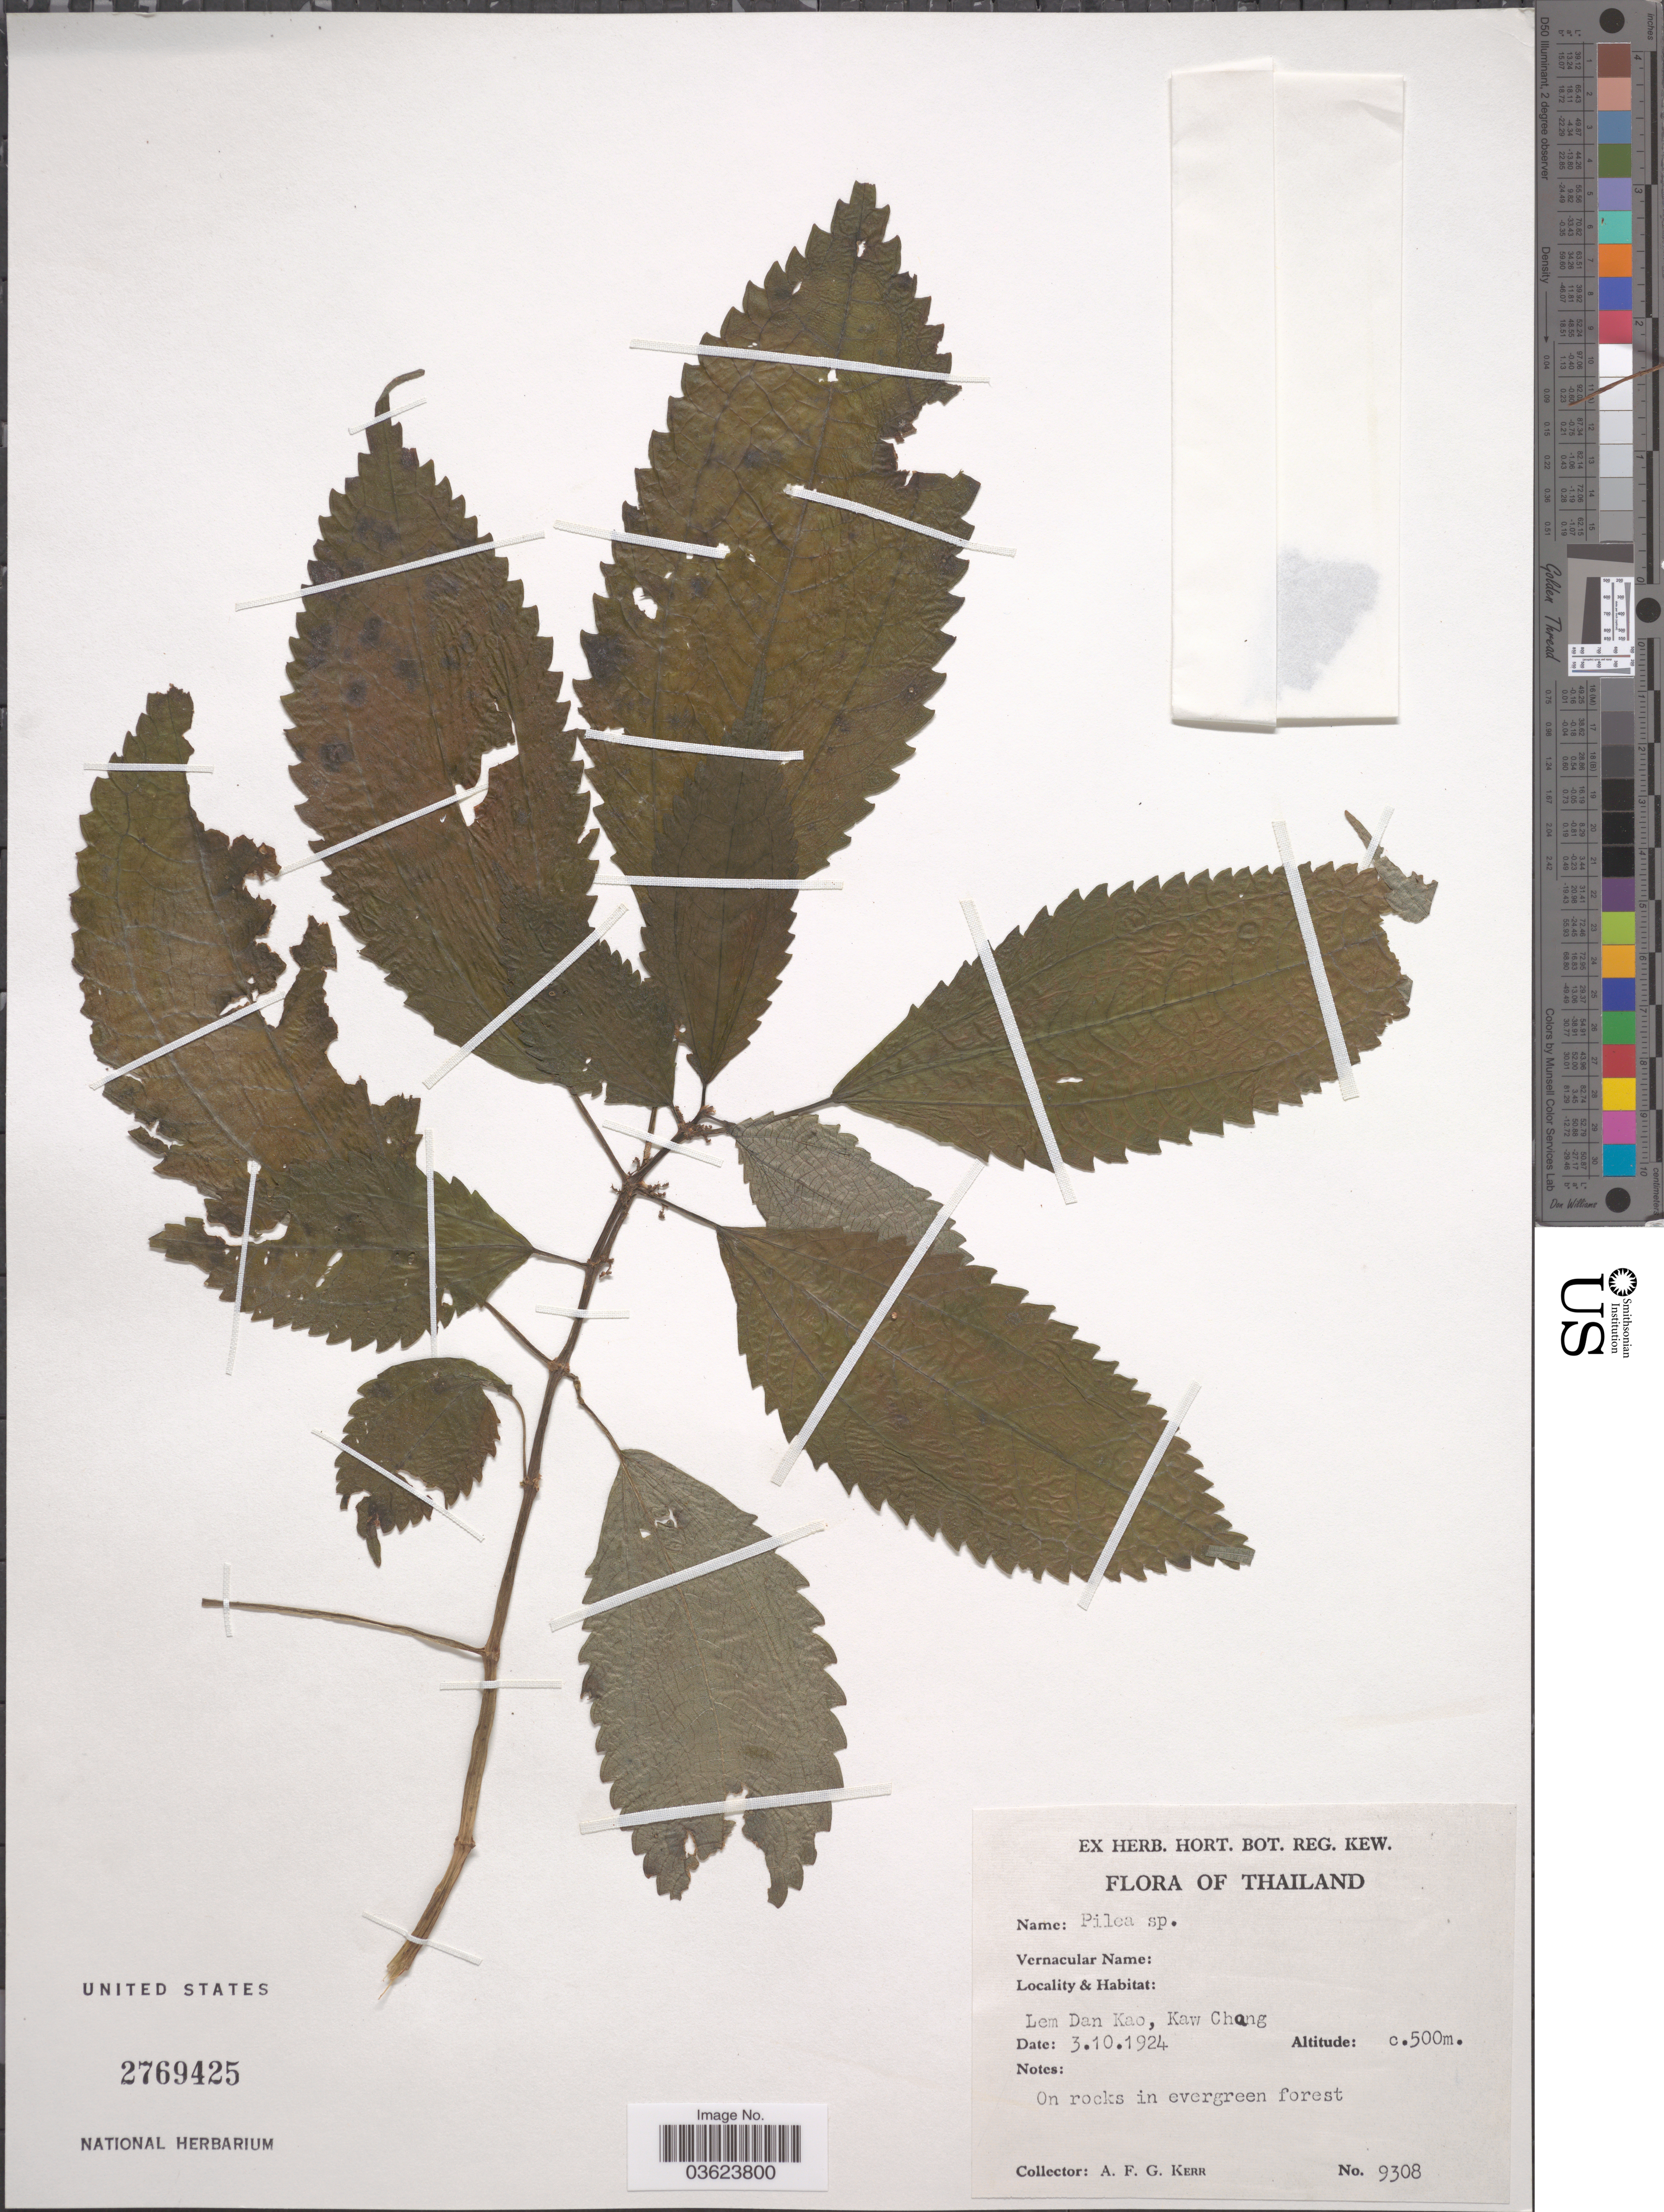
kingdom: Plantae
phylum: Tracheophyta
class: Magnoliopsida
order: Rosales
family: Urticaceae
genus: Pilea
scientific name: Pilea sp.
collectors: A. F. G. Kerr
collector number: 9308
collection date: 1924-10-03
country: Thailand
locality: Lem Dan Kao, Kaw Chang.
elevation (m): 500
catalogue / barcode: US 2769425